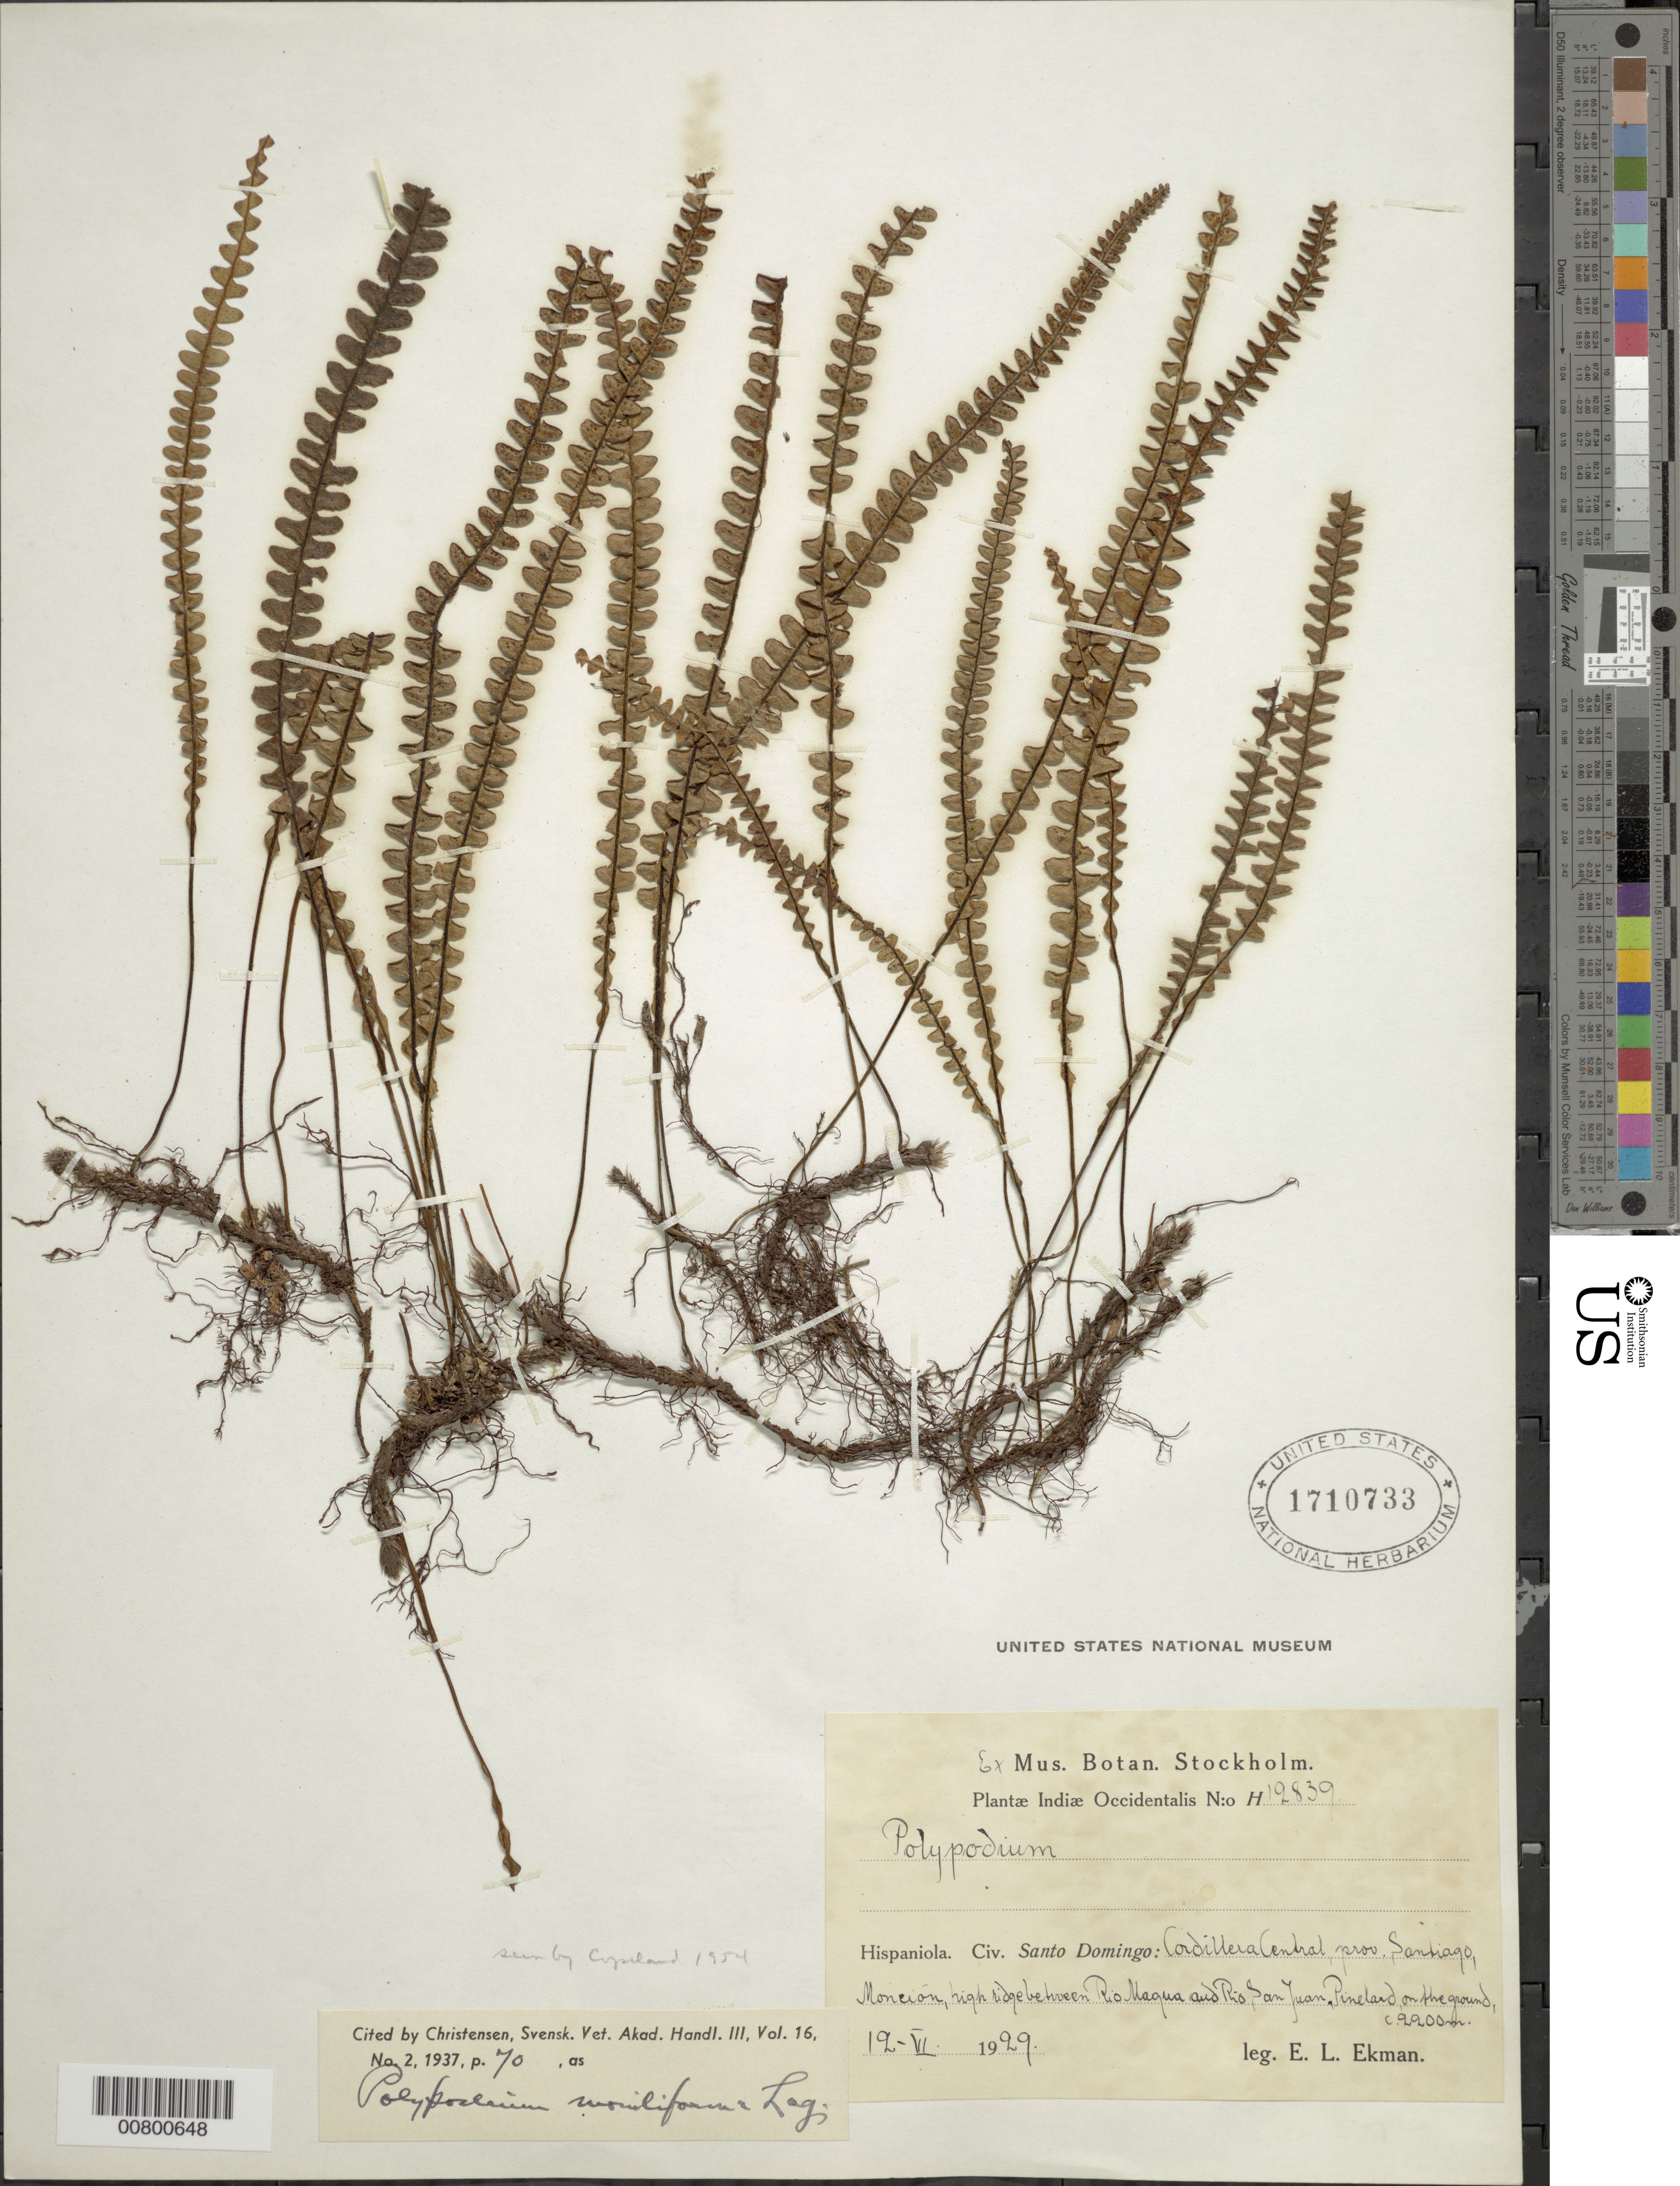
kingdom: Plantae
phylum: Tracheophyta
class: Polypodiopsida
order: Polypodiales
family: Polypodiaceae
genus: Melpomene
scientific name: Melpomene moniliformis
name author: (Lag. ex Sw.) A.R. Sm. & R.C. Moran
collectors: E. L. Ekman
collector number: H 12839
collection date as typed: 12 Jun 1929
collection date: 1929-06-12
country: Dominican Republic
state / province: Santiago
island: Hispaniola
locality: Cordillera Central, Monción, between Río Magua and Río San Juan, Pineland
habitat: High ridge, on the ground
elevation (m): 2200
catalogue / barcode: US 1710733